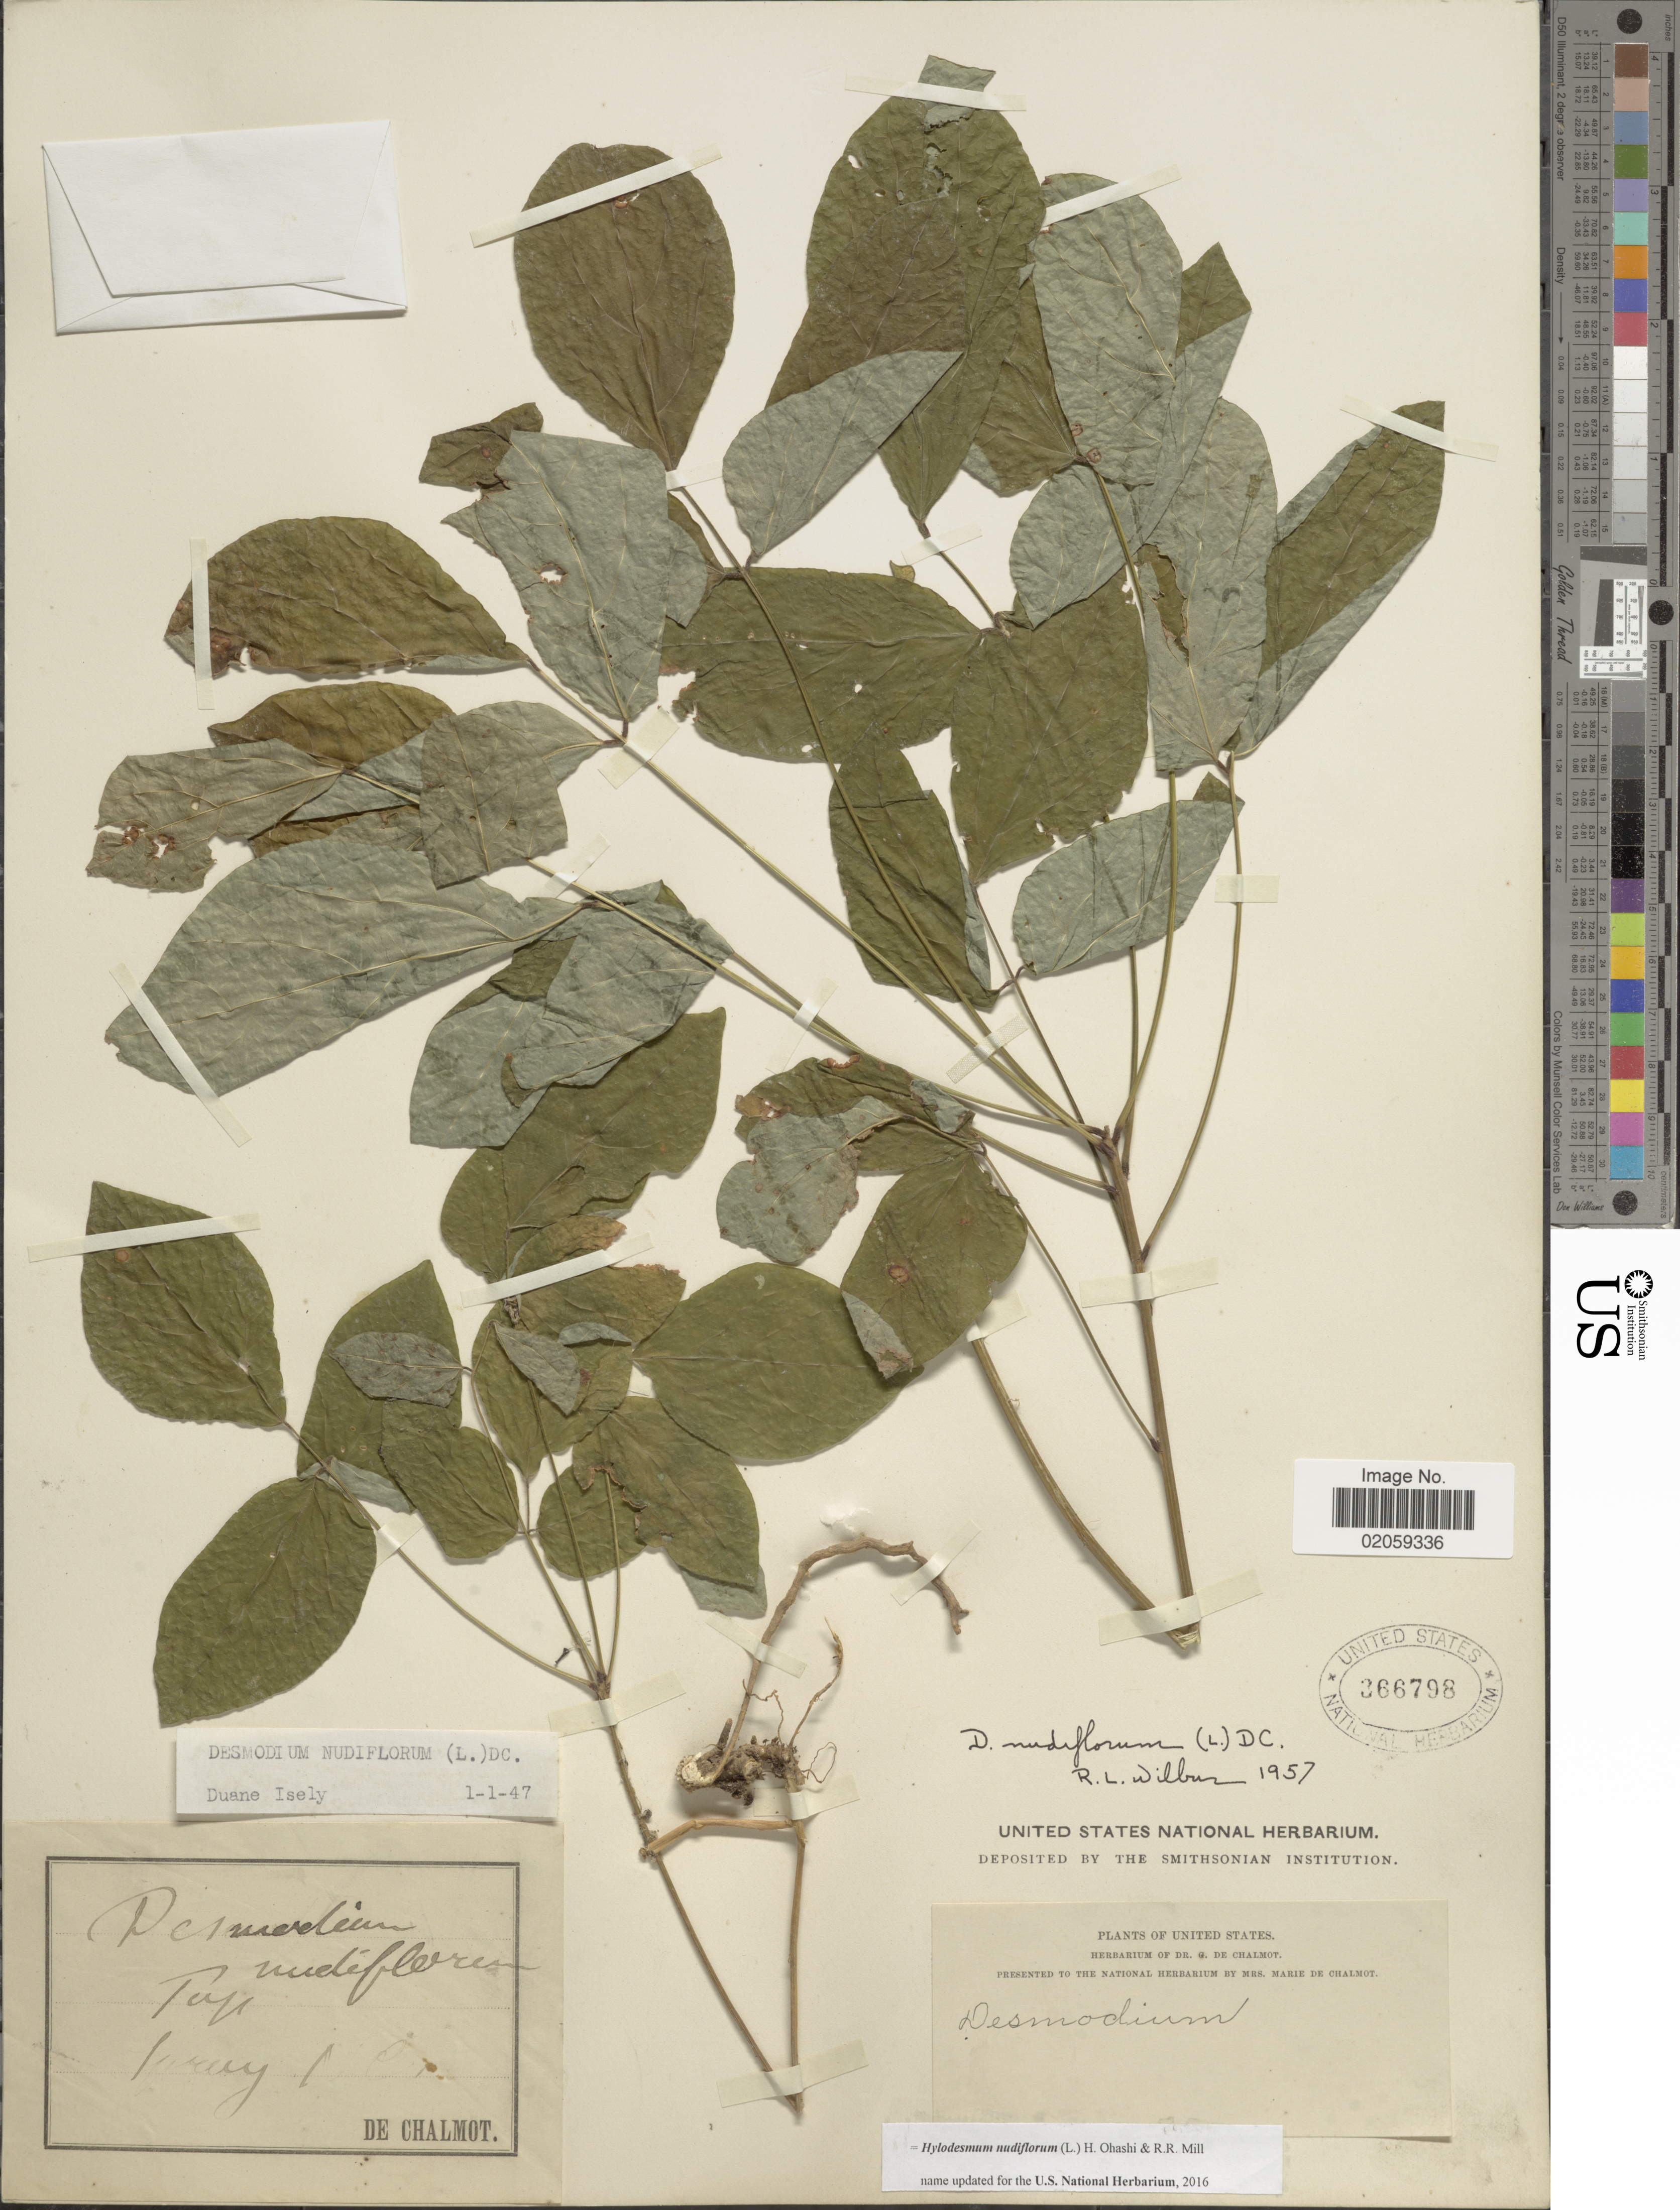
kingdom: Plantae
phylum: Tracheophyta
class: Magnoliopsida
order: Fabales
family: Fabaceae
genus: Hylodesmum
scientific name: Hylodesmum nudiflorum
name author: (L.) H. Ohashi & R.R. Mill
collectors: G. de Chalmot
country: United States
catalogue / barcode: US 366798